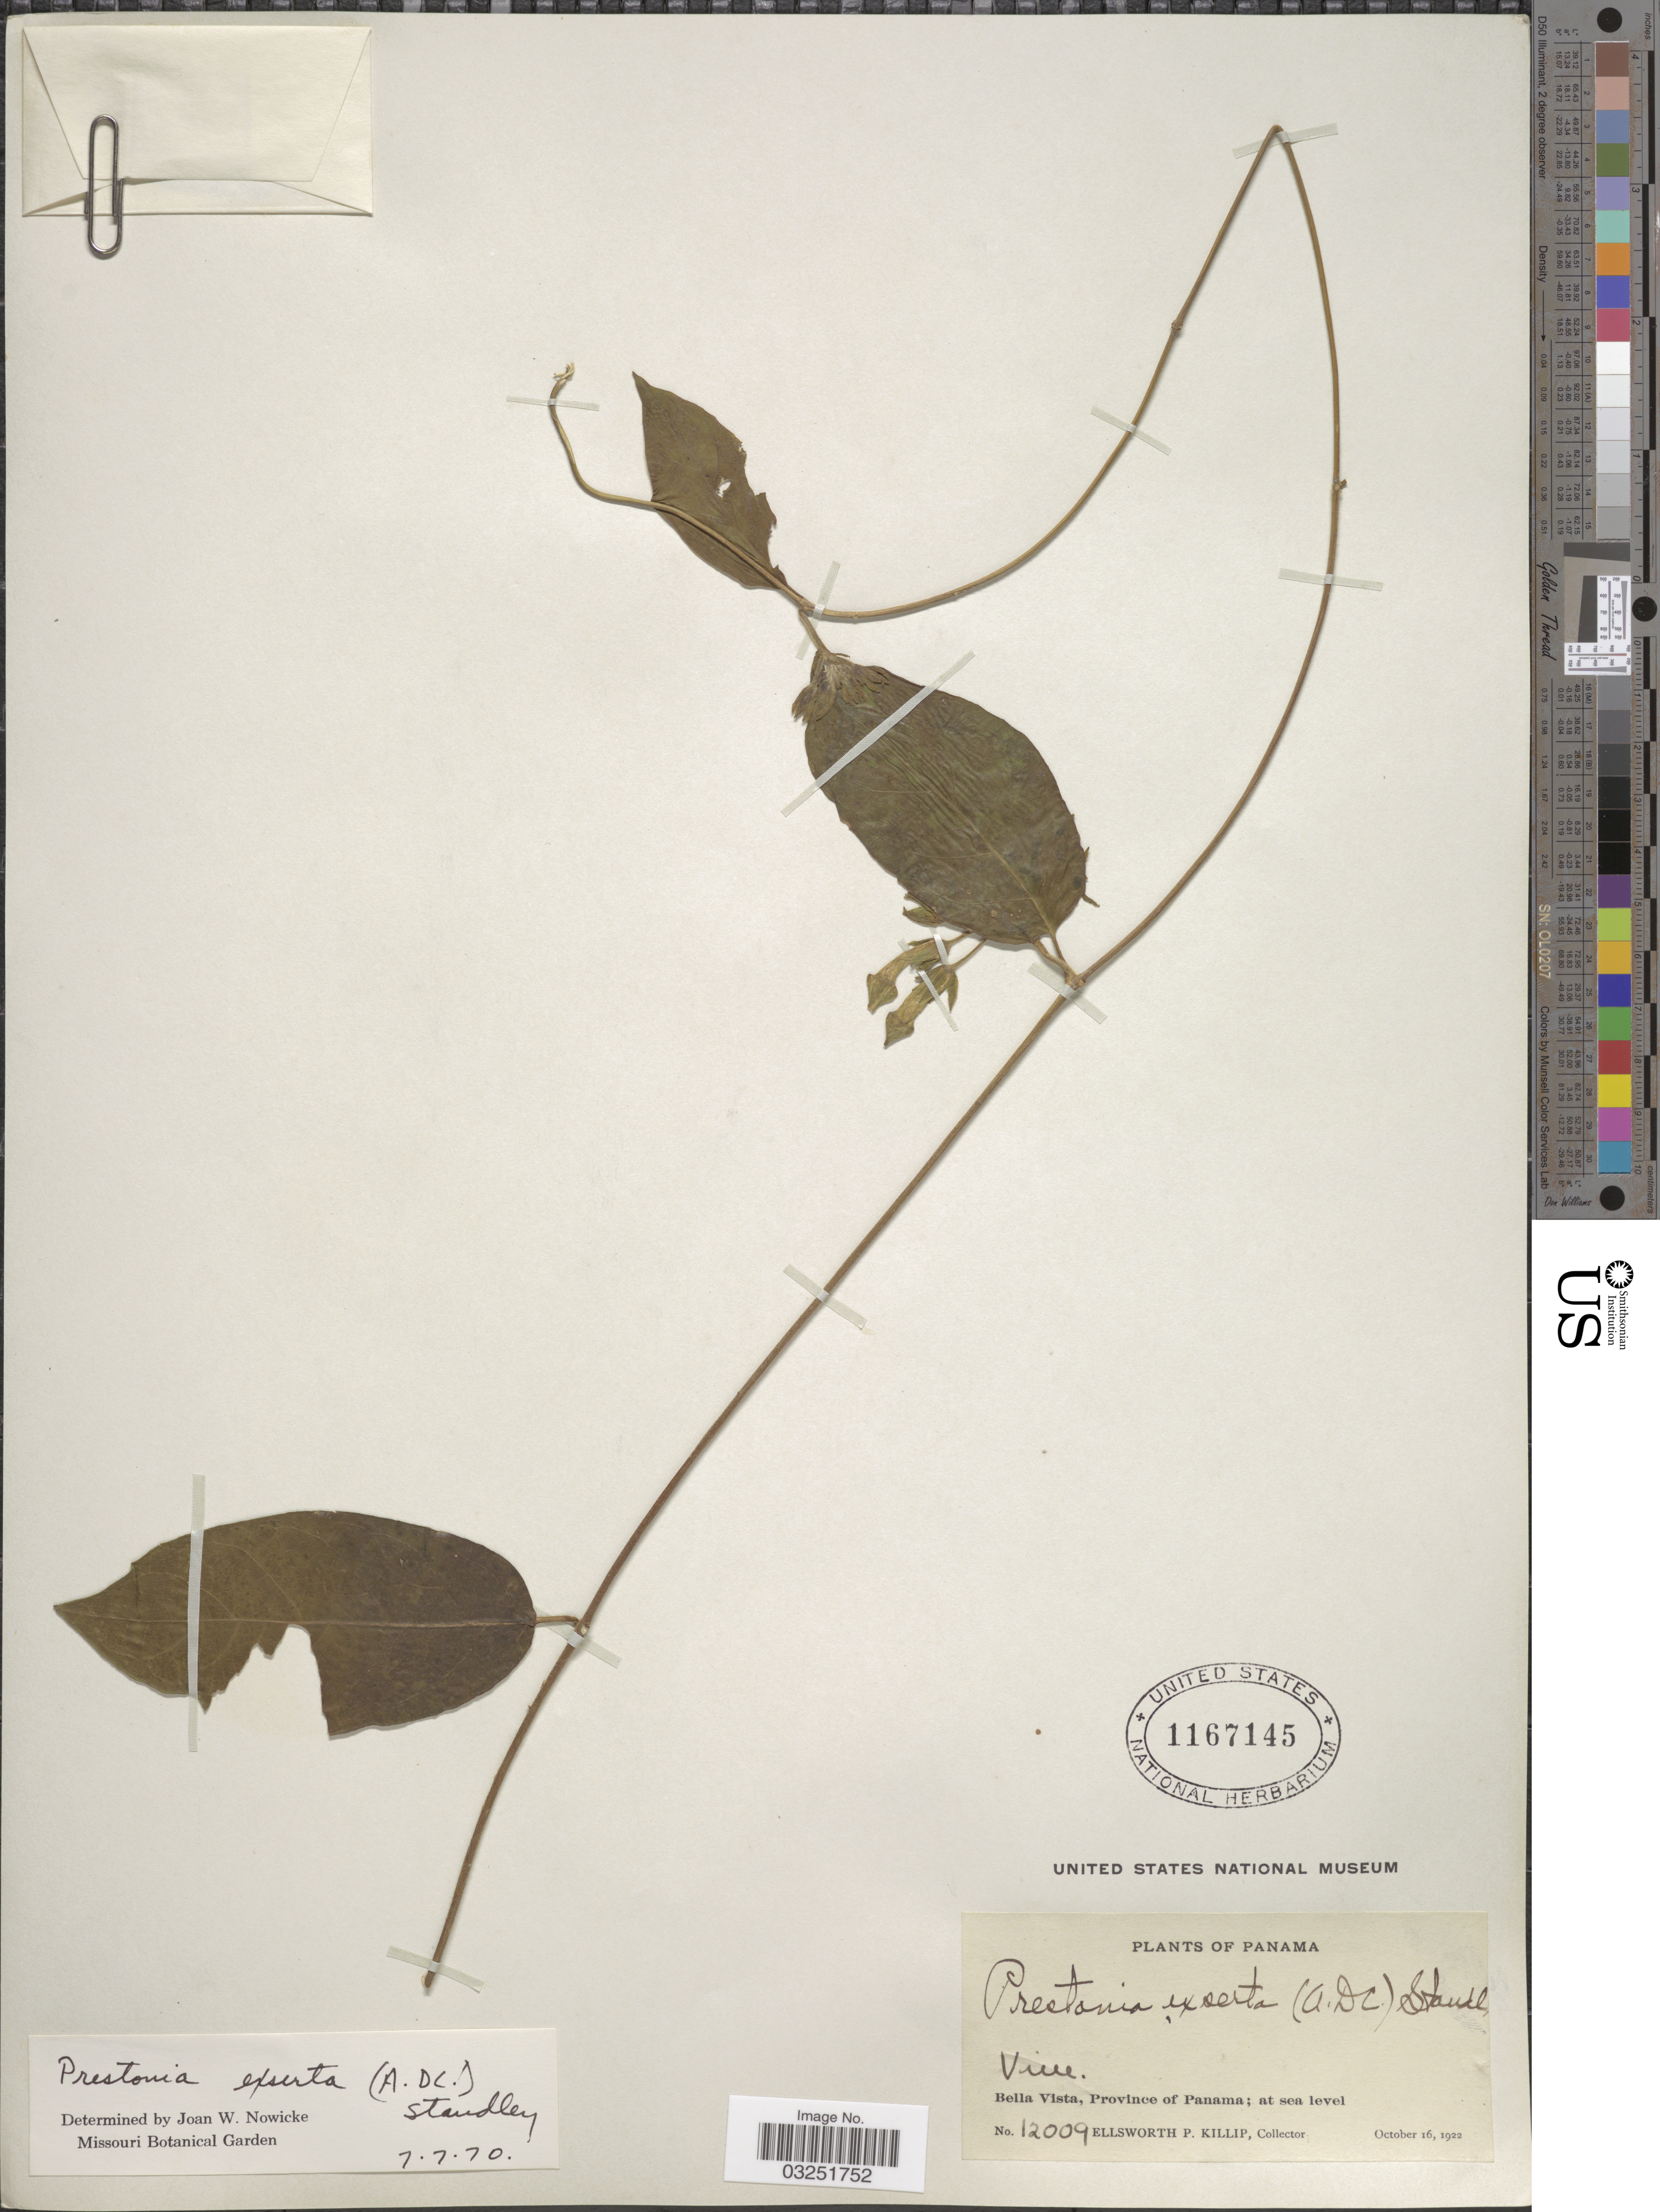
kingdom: Plantae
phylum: Tracheophyta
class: Magnoliopsida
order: Gentianales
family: Apocynaceae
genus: Prestonia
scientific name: Prestonia exserta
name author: (A. DC.) Standl.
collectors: E. P. Killip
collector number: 12009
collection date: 1922-10-16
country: Panama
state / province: Panamá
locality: Bella Vista, Province of Panama.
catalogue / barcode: US 1167145